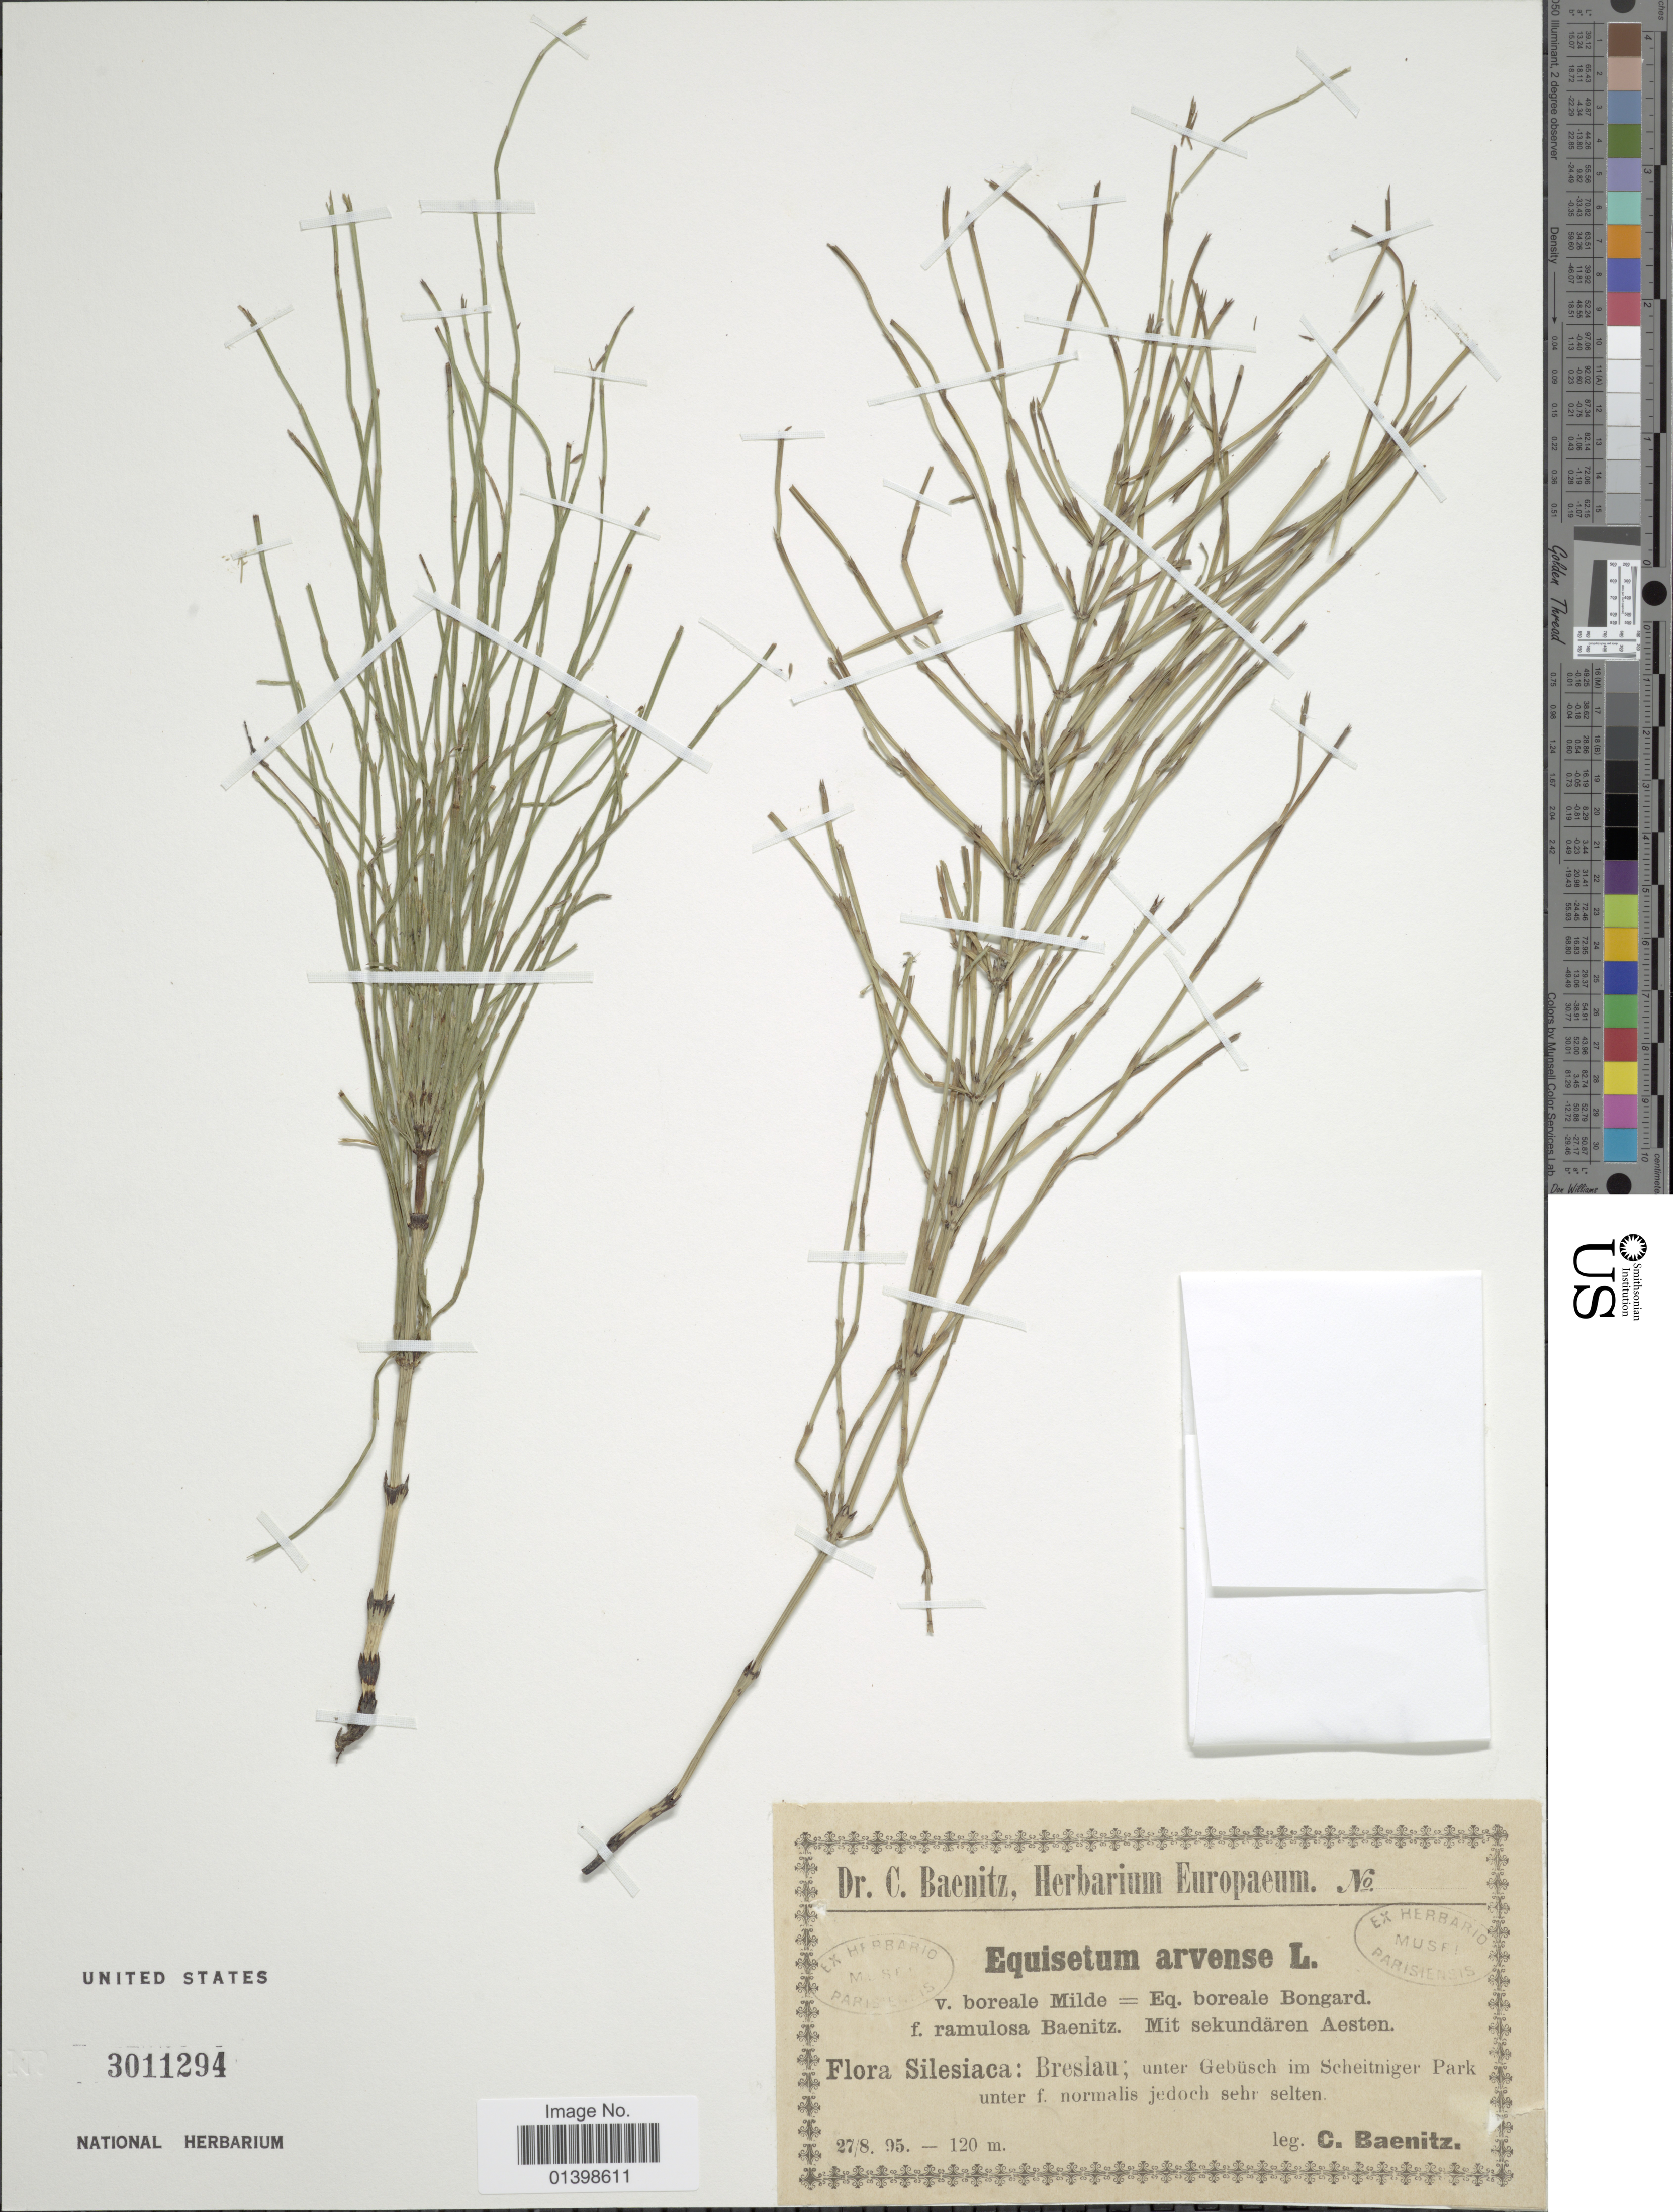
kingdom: Plantae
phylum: Tracheophyta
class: Polypodiopsida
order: Equisetales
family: Equisetaceae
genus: Equisetum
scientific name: Equisetum arvense var. boreale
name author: (Bong.) Rupr.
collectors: C. G. Baenitz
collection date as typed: Transcribed d/m/y: 27/8/95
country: Poland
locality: Silesiaca: Breslau; unter Gebüsch im Scheitigner park unter f. normalis jedoch sehr selten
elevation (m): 120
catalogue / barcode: US 3011294